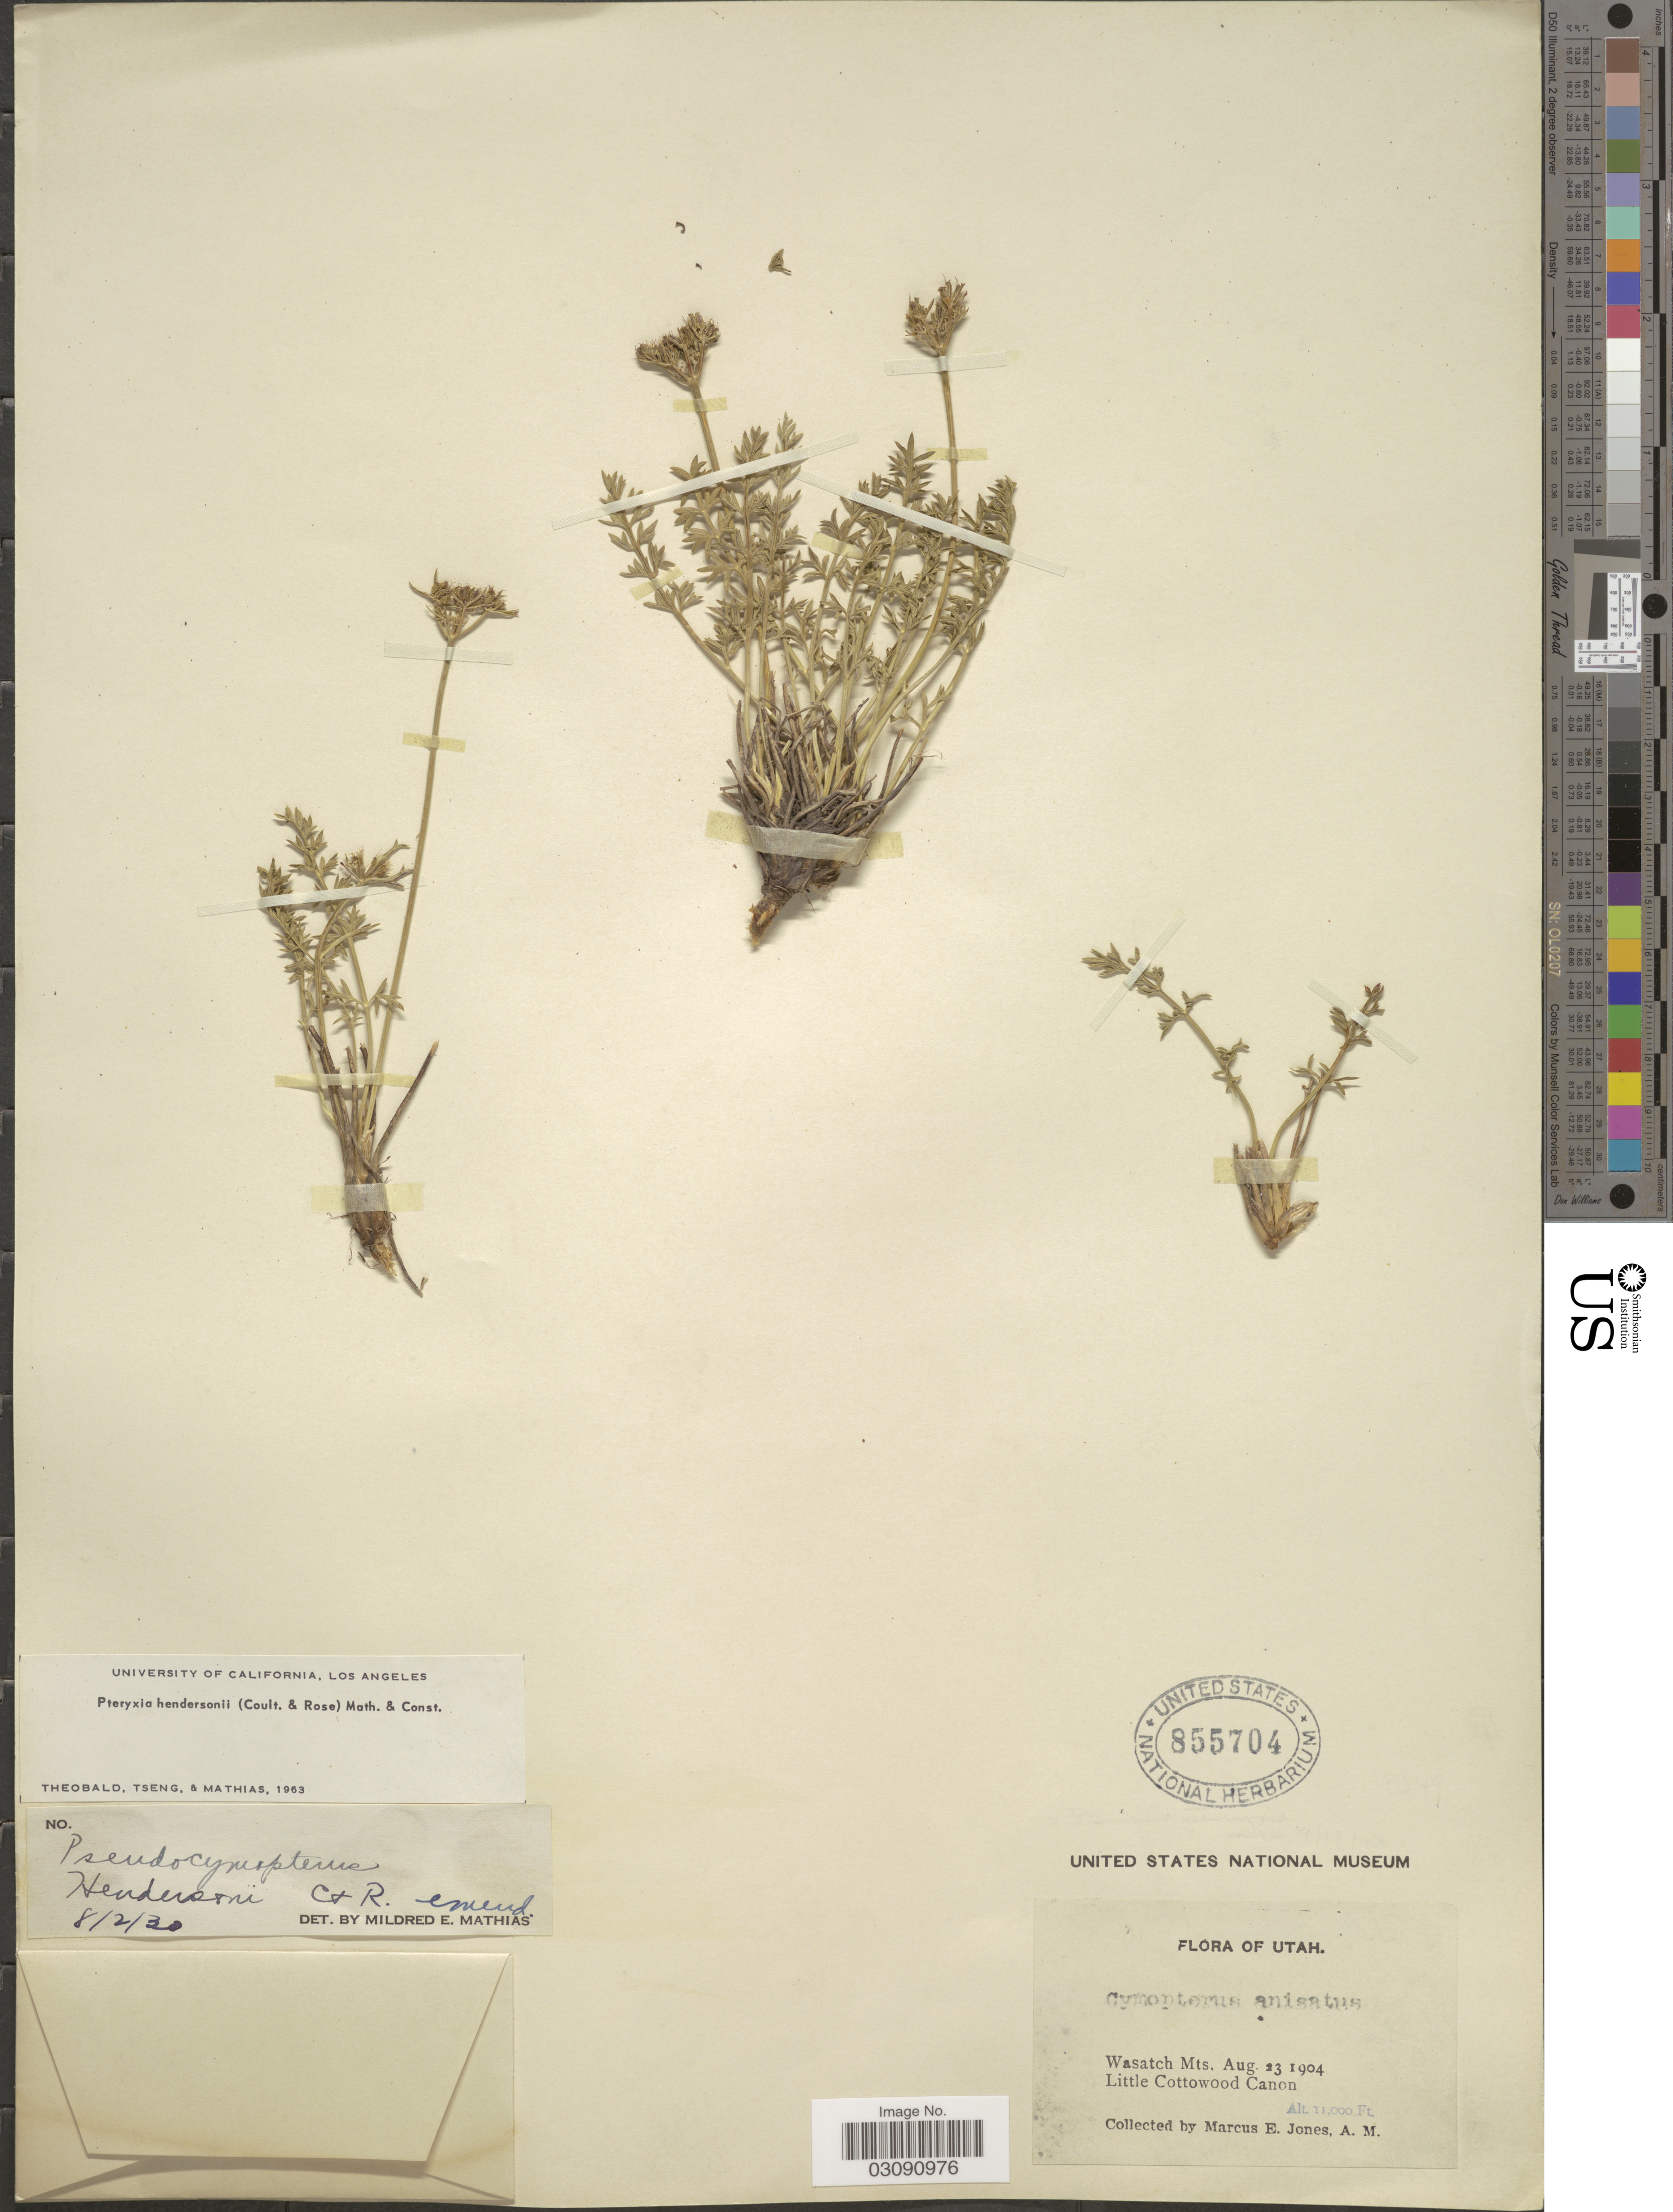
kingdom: Plantae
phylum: Tracheophyta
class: Magnoliopsida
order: Apiales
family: Apiaceae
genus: Pteryxia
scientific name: Pteryxia hendersonii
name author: (J.M. Coult. & Rose) Mathias & Constance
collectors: M. E. Jones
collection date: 1904-08-23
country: United States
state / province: Utah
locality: Wasatch Mts., Little Cottowood Canon.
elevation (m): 3353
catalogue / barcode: US 855704